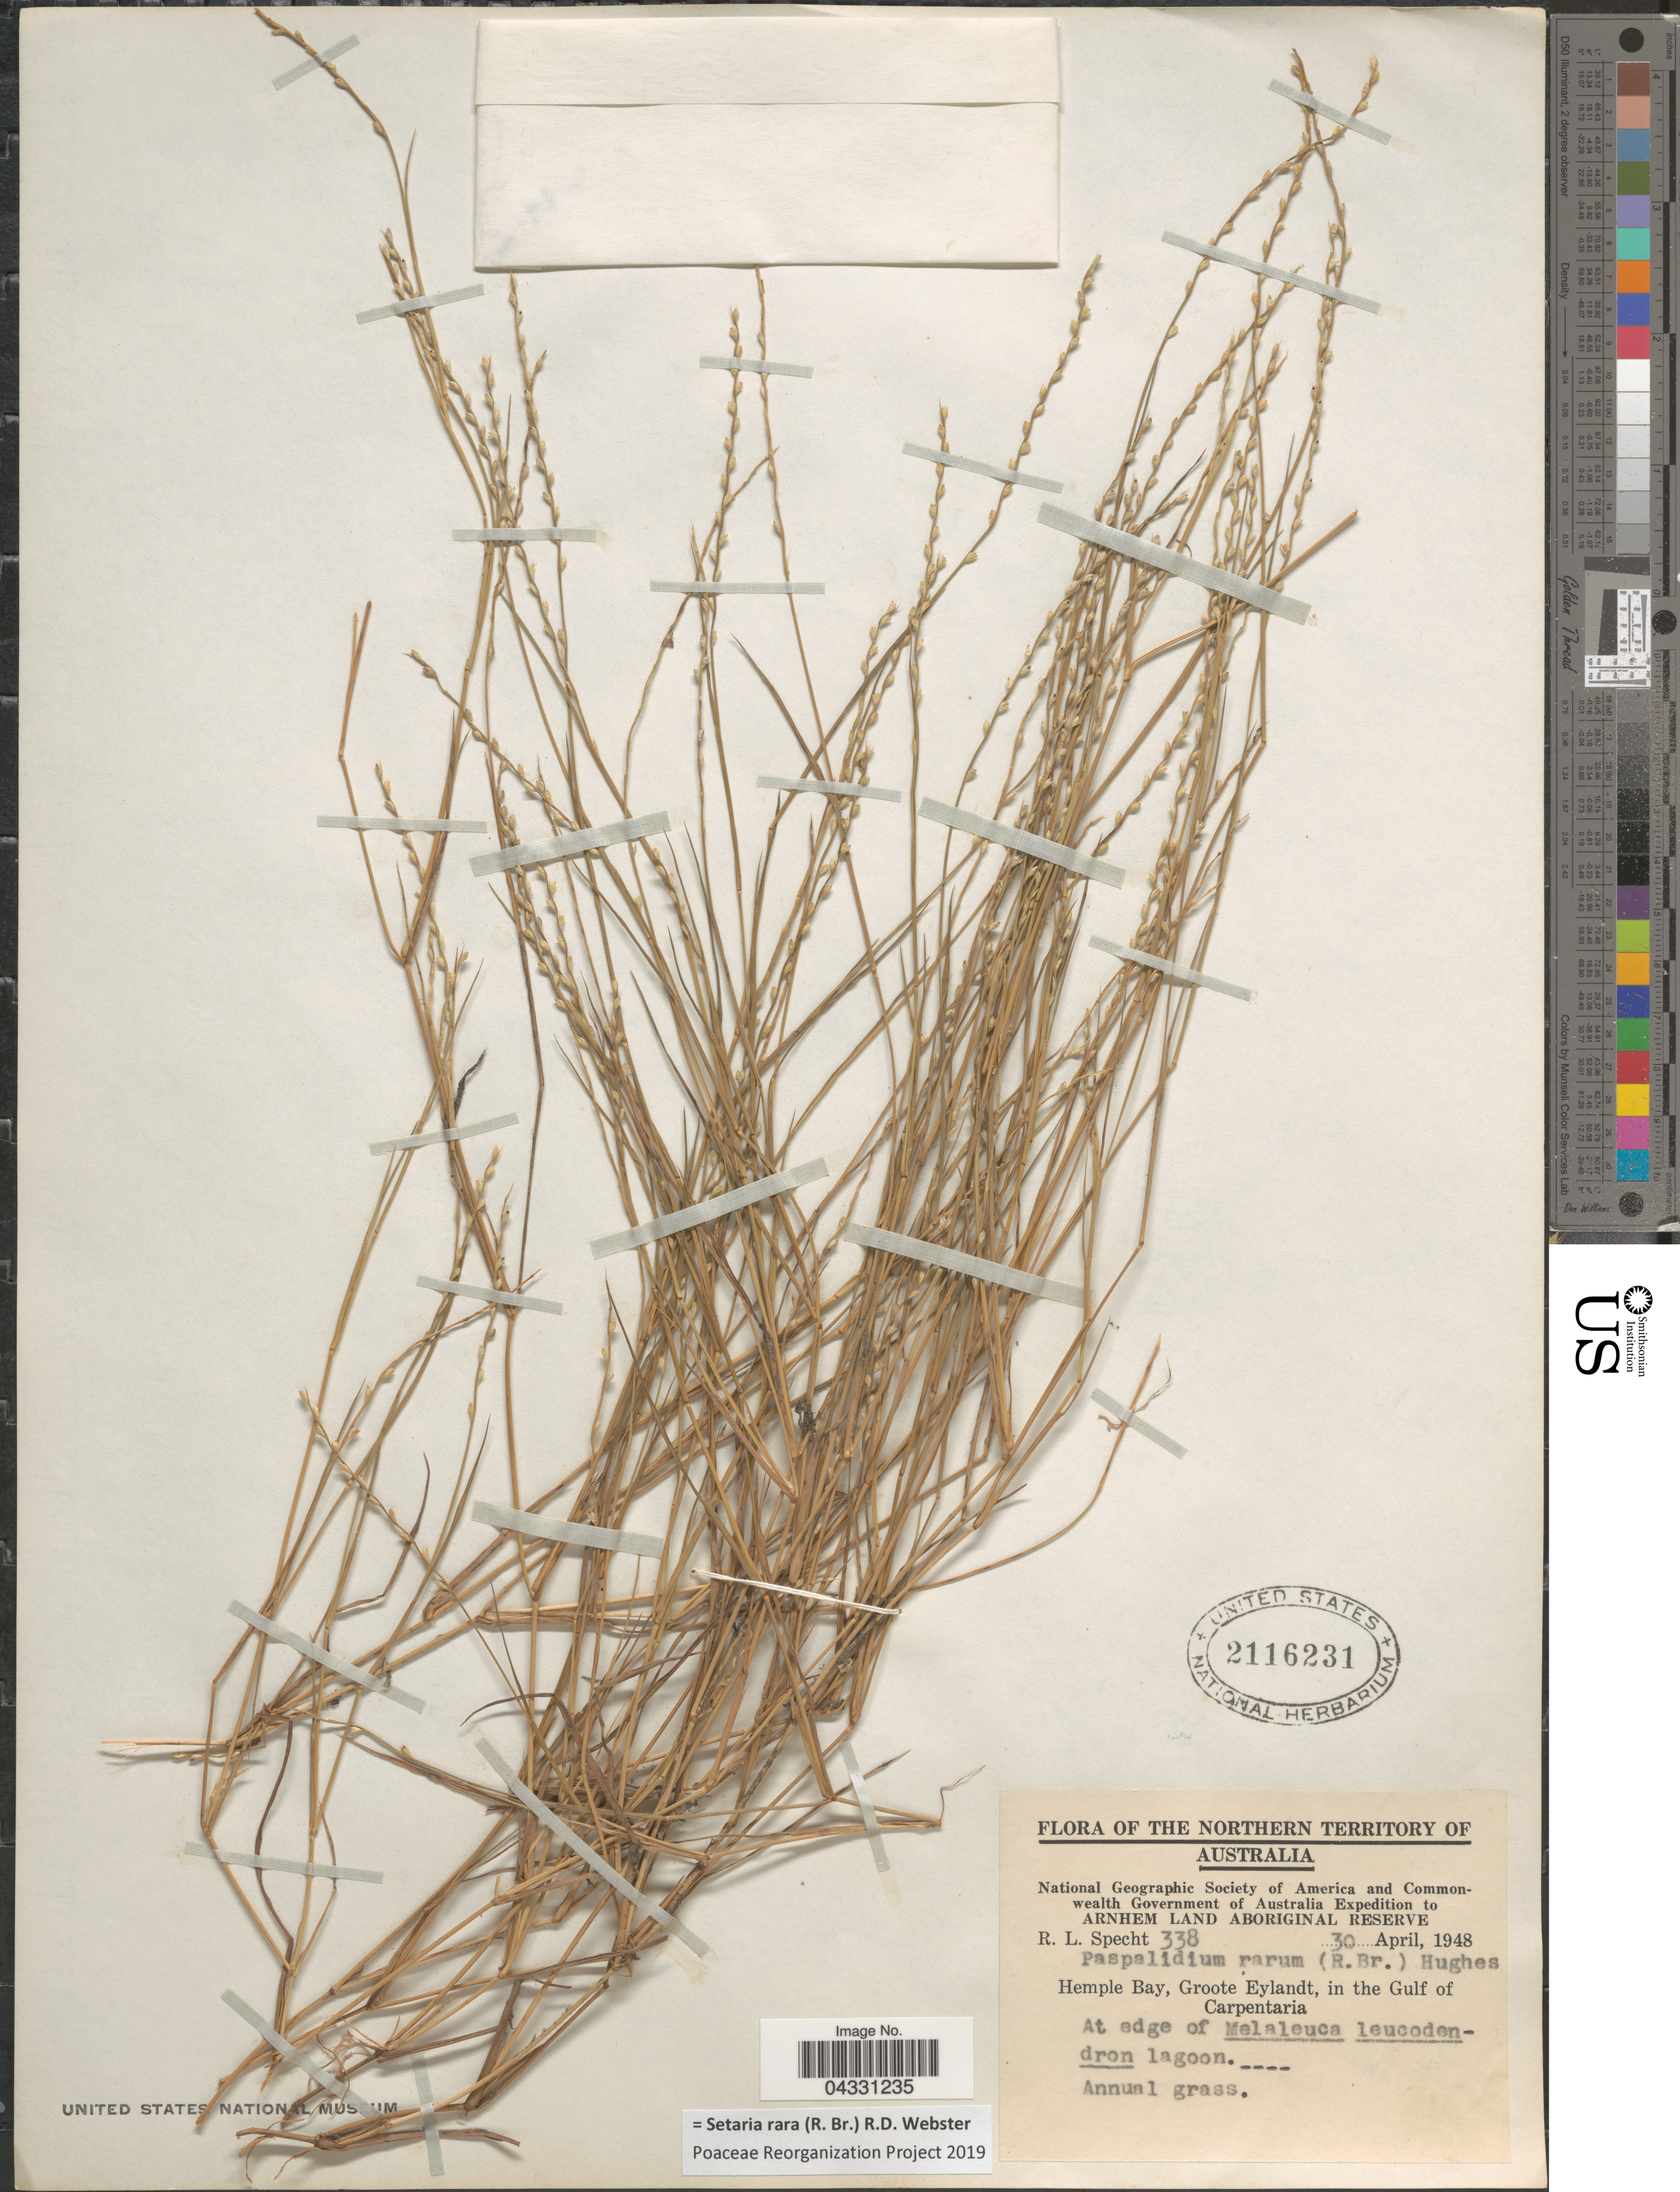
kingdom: Plantae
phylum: Tracheophyta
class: Liliopsida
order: Poales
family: Poaceae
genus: Setaria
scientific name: Setaria rara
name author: (R. Br.) R.D. Webster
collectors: R. L. Specht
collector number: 338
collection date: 1948-04-30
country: Australia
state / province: Northern Territory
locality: National Geographic Society of America and Commonwealth Government of Australia Expedition to Arnhem Land Aboriginal Reserve. Hemple Bay, Groote Eylandt, in the Gulf of Carpentaria.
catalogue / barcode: US 2116231